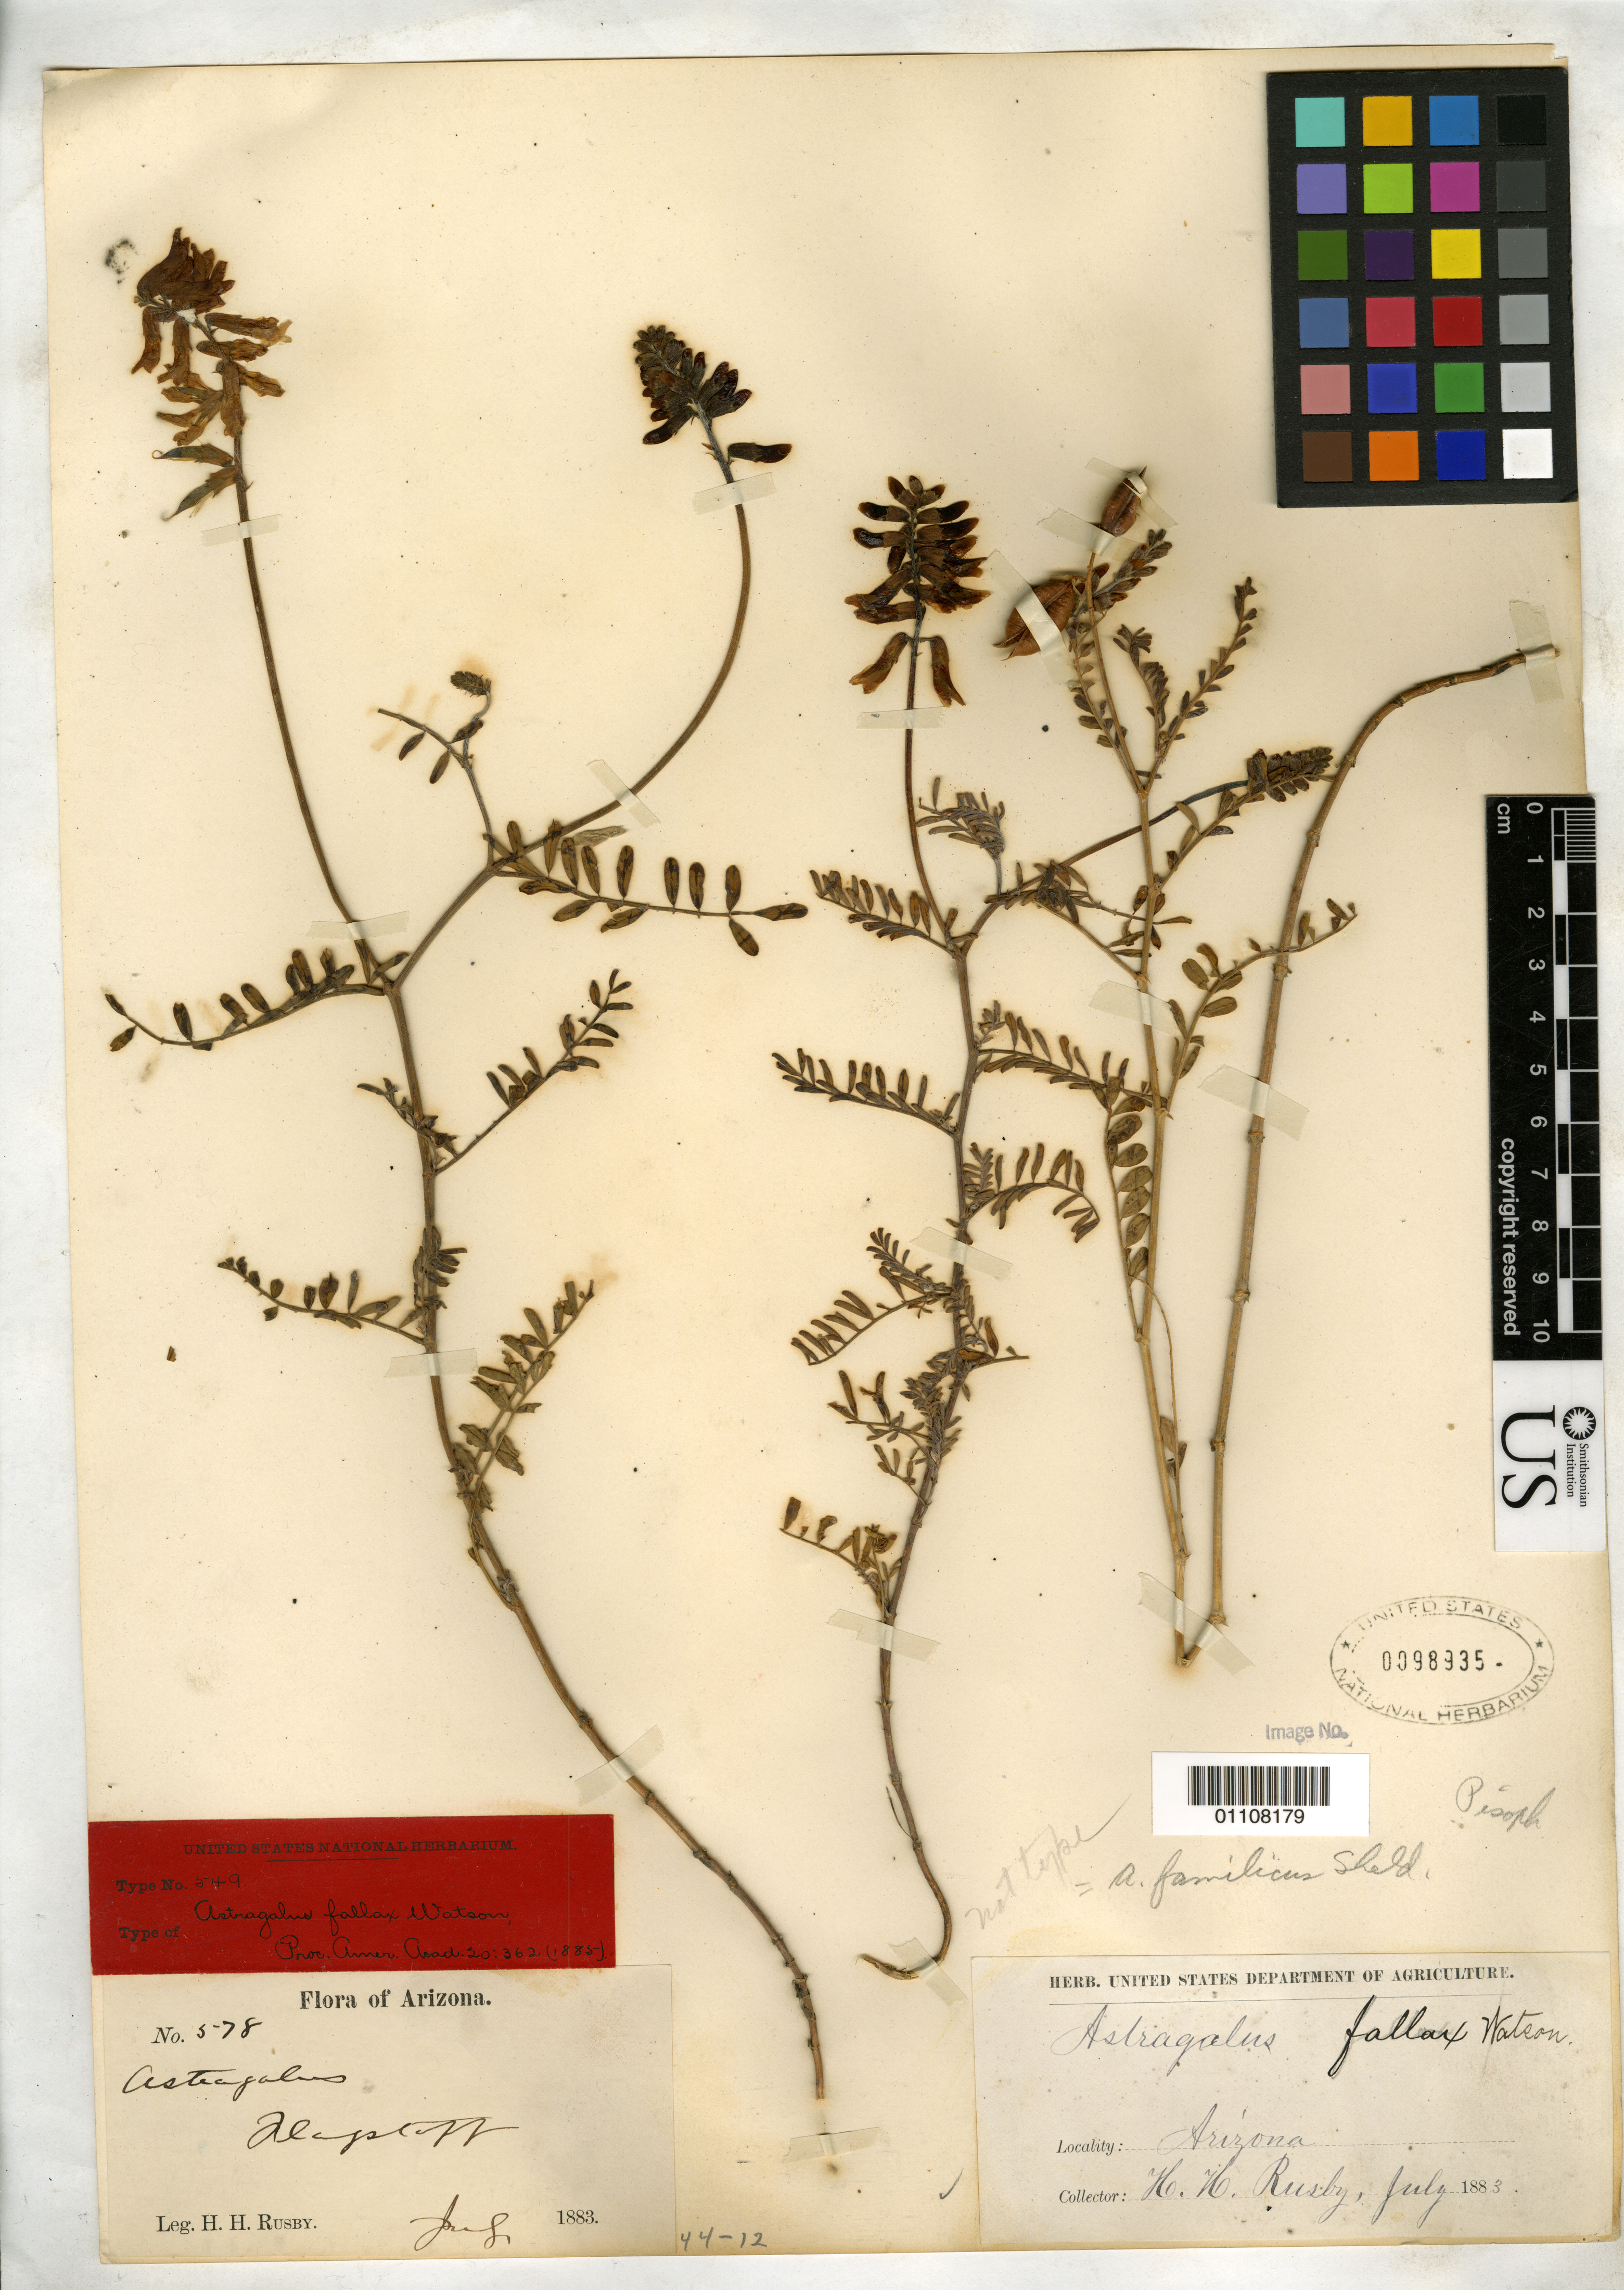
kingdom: Plantae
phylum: Tracheophyta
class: Magnoliopsida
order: Fabales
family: Fabaceae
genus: Astragalus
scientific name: Astragalus fallax S. Watson, nom. illeg.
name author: S. Watson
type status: Syntype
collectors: H. H. Rusby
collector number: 578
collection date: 1883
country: United States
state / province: Arizona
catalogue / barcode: US 98935